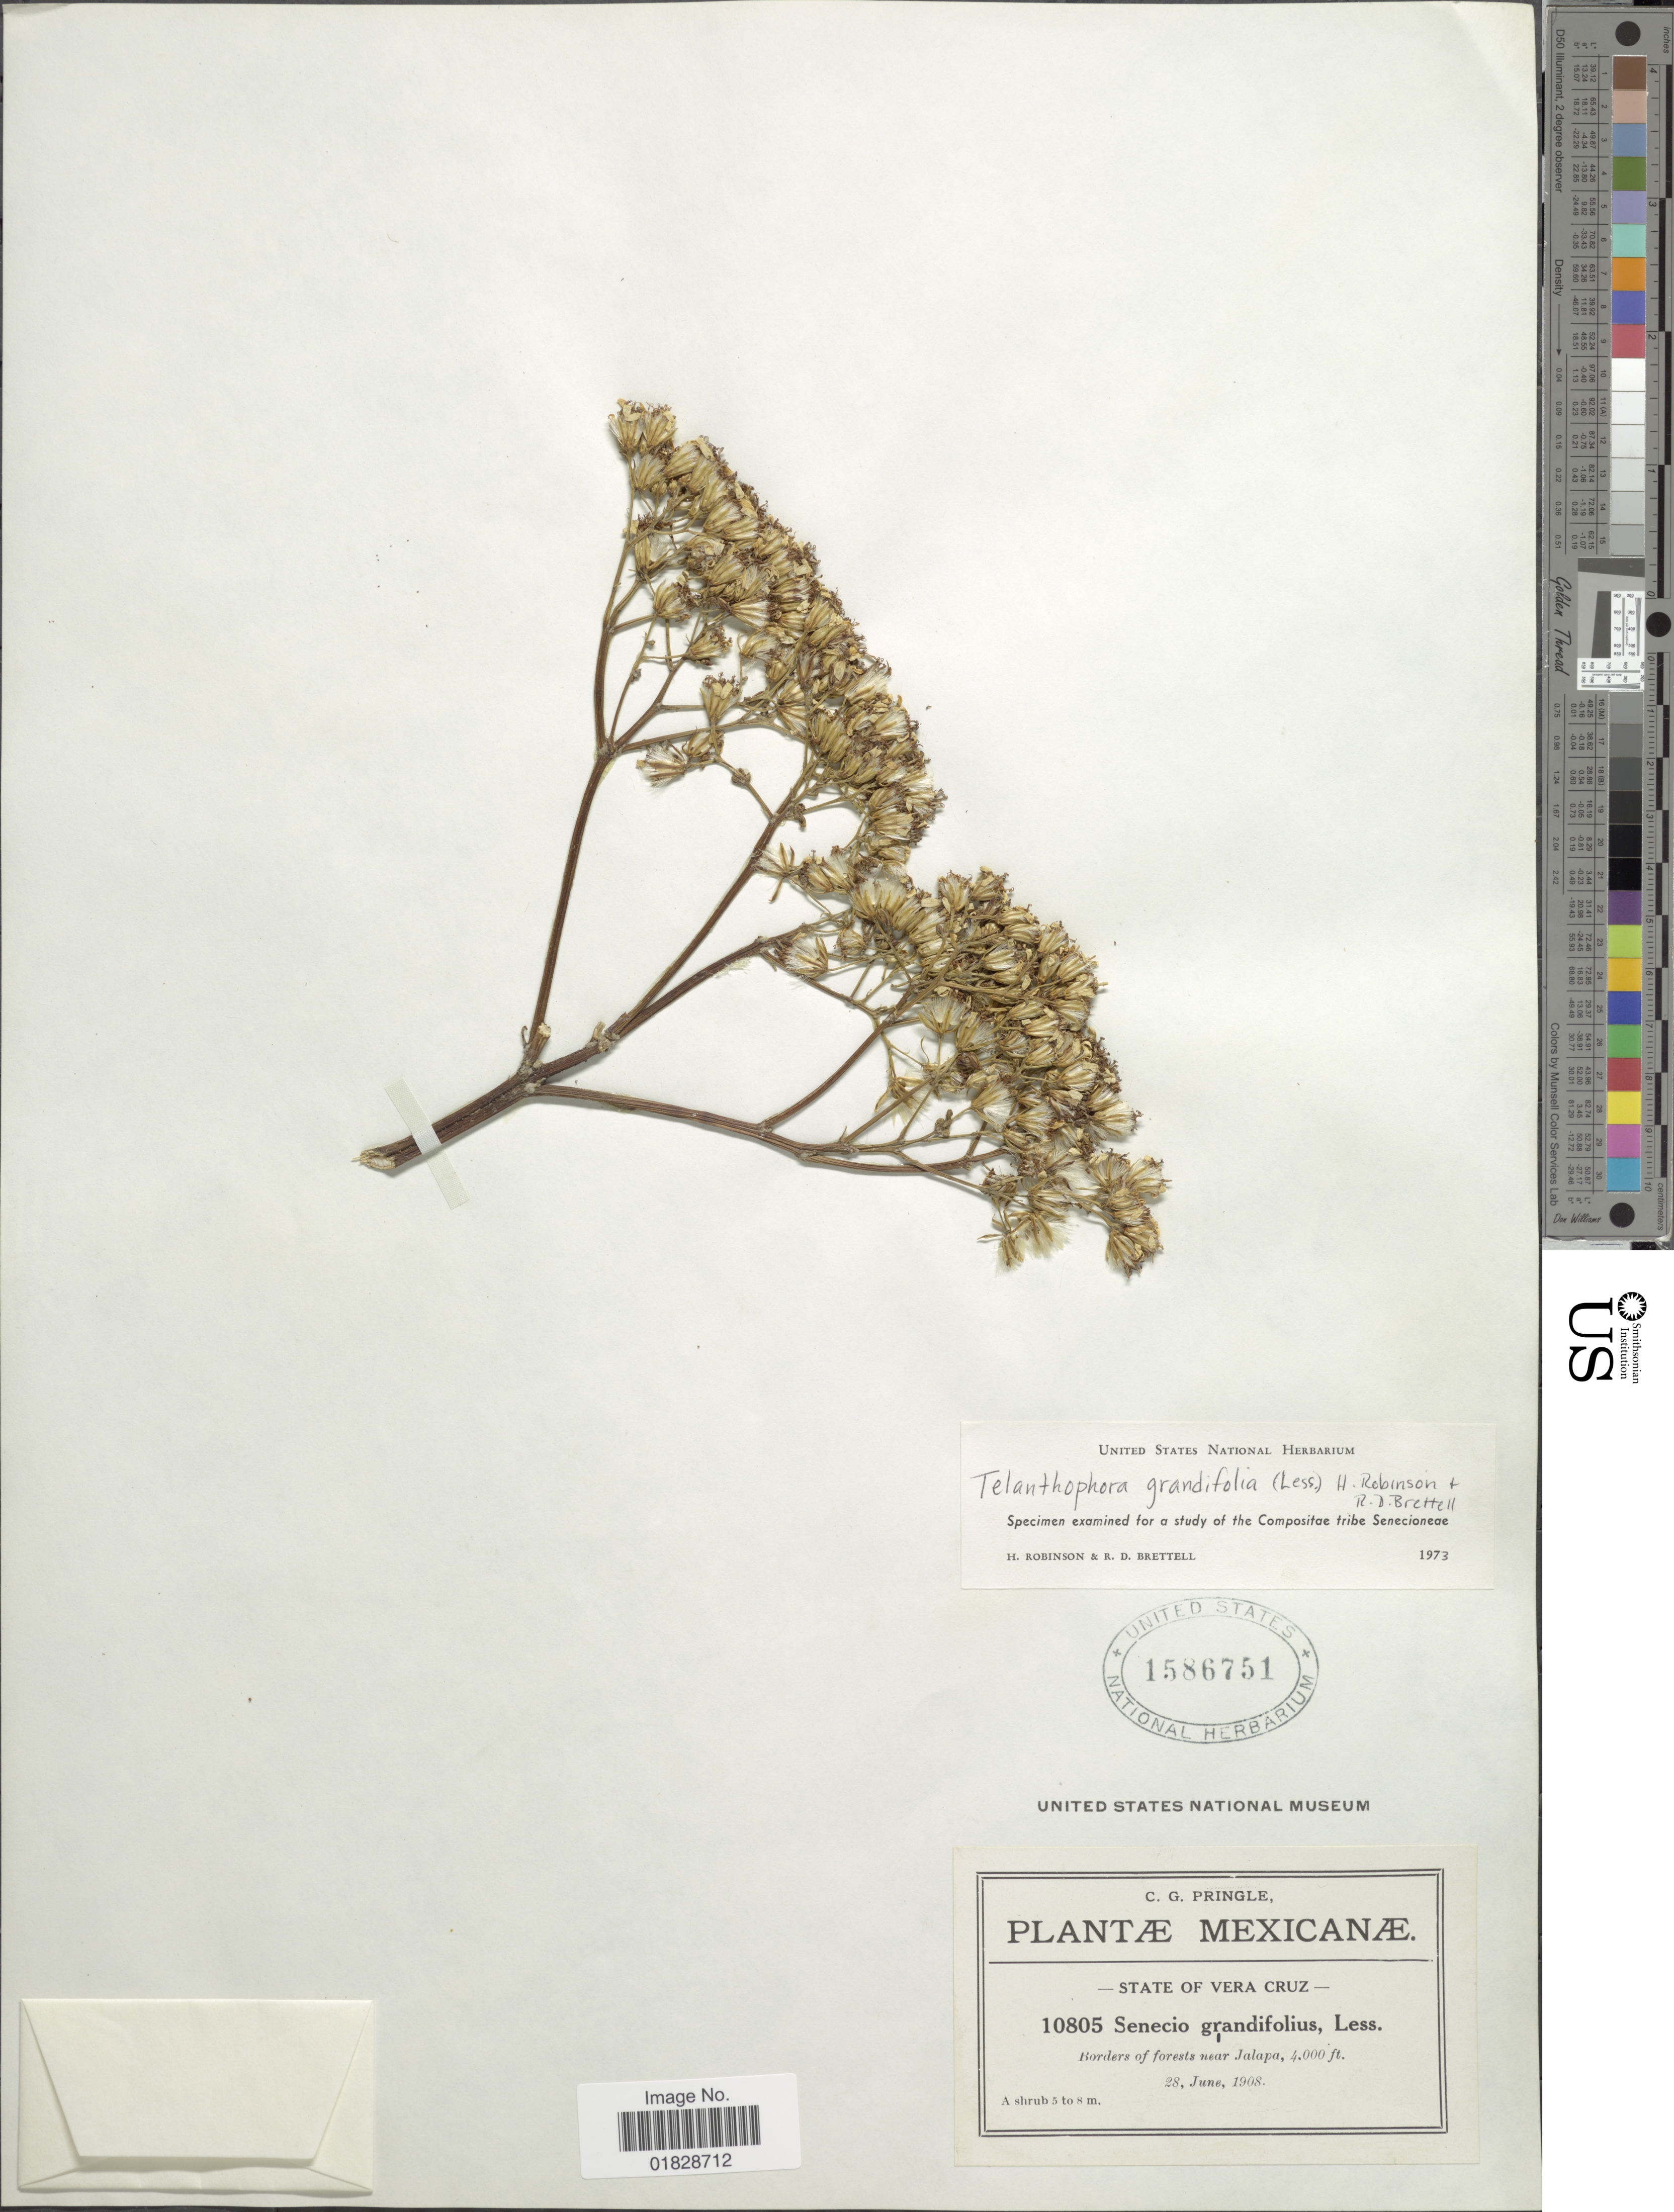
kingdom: Plantae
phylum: Tracheophyta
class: Magnoliopsida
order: Asterales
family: Asteraceae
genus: Telanthophora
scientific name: Telanthophora grandifolia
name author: (Less.) H. Rob. & Brettell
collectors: C. G. Pringle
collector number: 10805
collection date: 1908-06-28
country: Mexico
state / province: Veracruz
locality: State of Vera Cruz. Borders of forests near Jalapa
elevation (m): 1219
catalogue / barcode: US 1586751